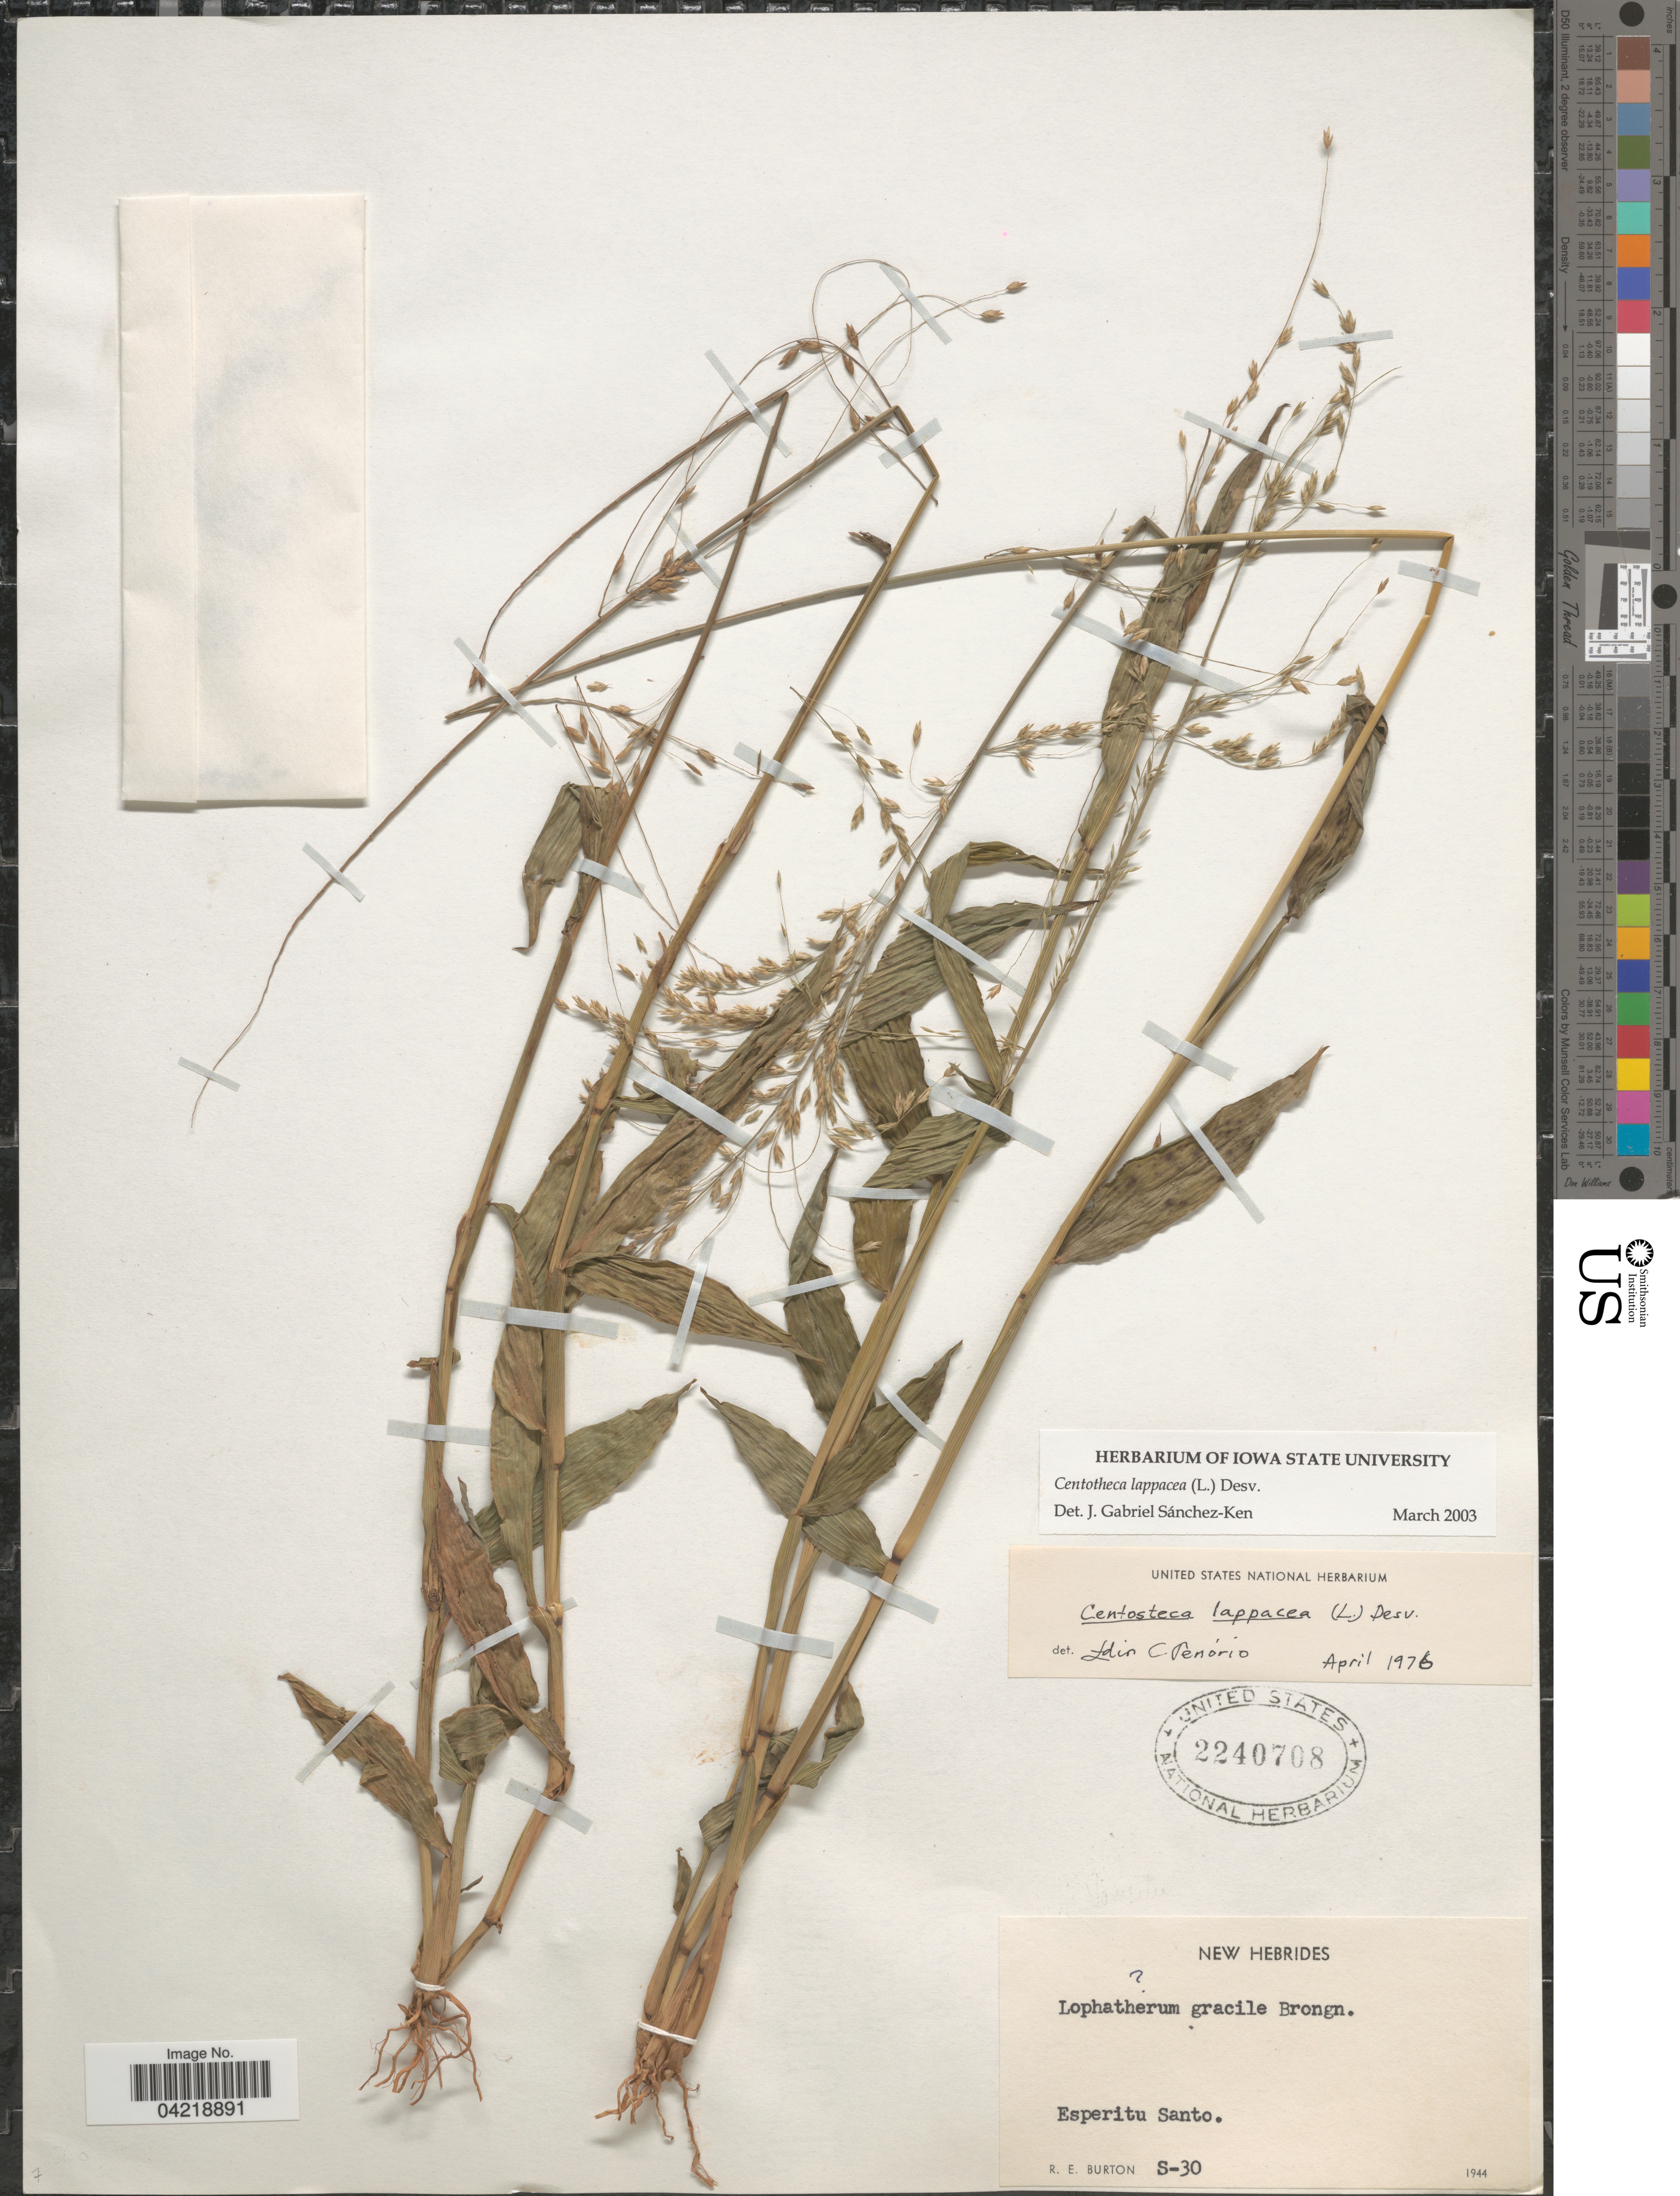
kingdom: Plantae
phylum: Tracheophyta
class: Liliopsida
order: Poales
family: Poaceae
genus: Centotheca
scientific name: Centotheca lappacea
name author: (L.) Desv.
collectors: R. Burton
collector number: S-30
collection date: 1944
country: Vanuatu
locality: New Hebrides. Espiritu Santo.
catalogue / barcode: US 2240708